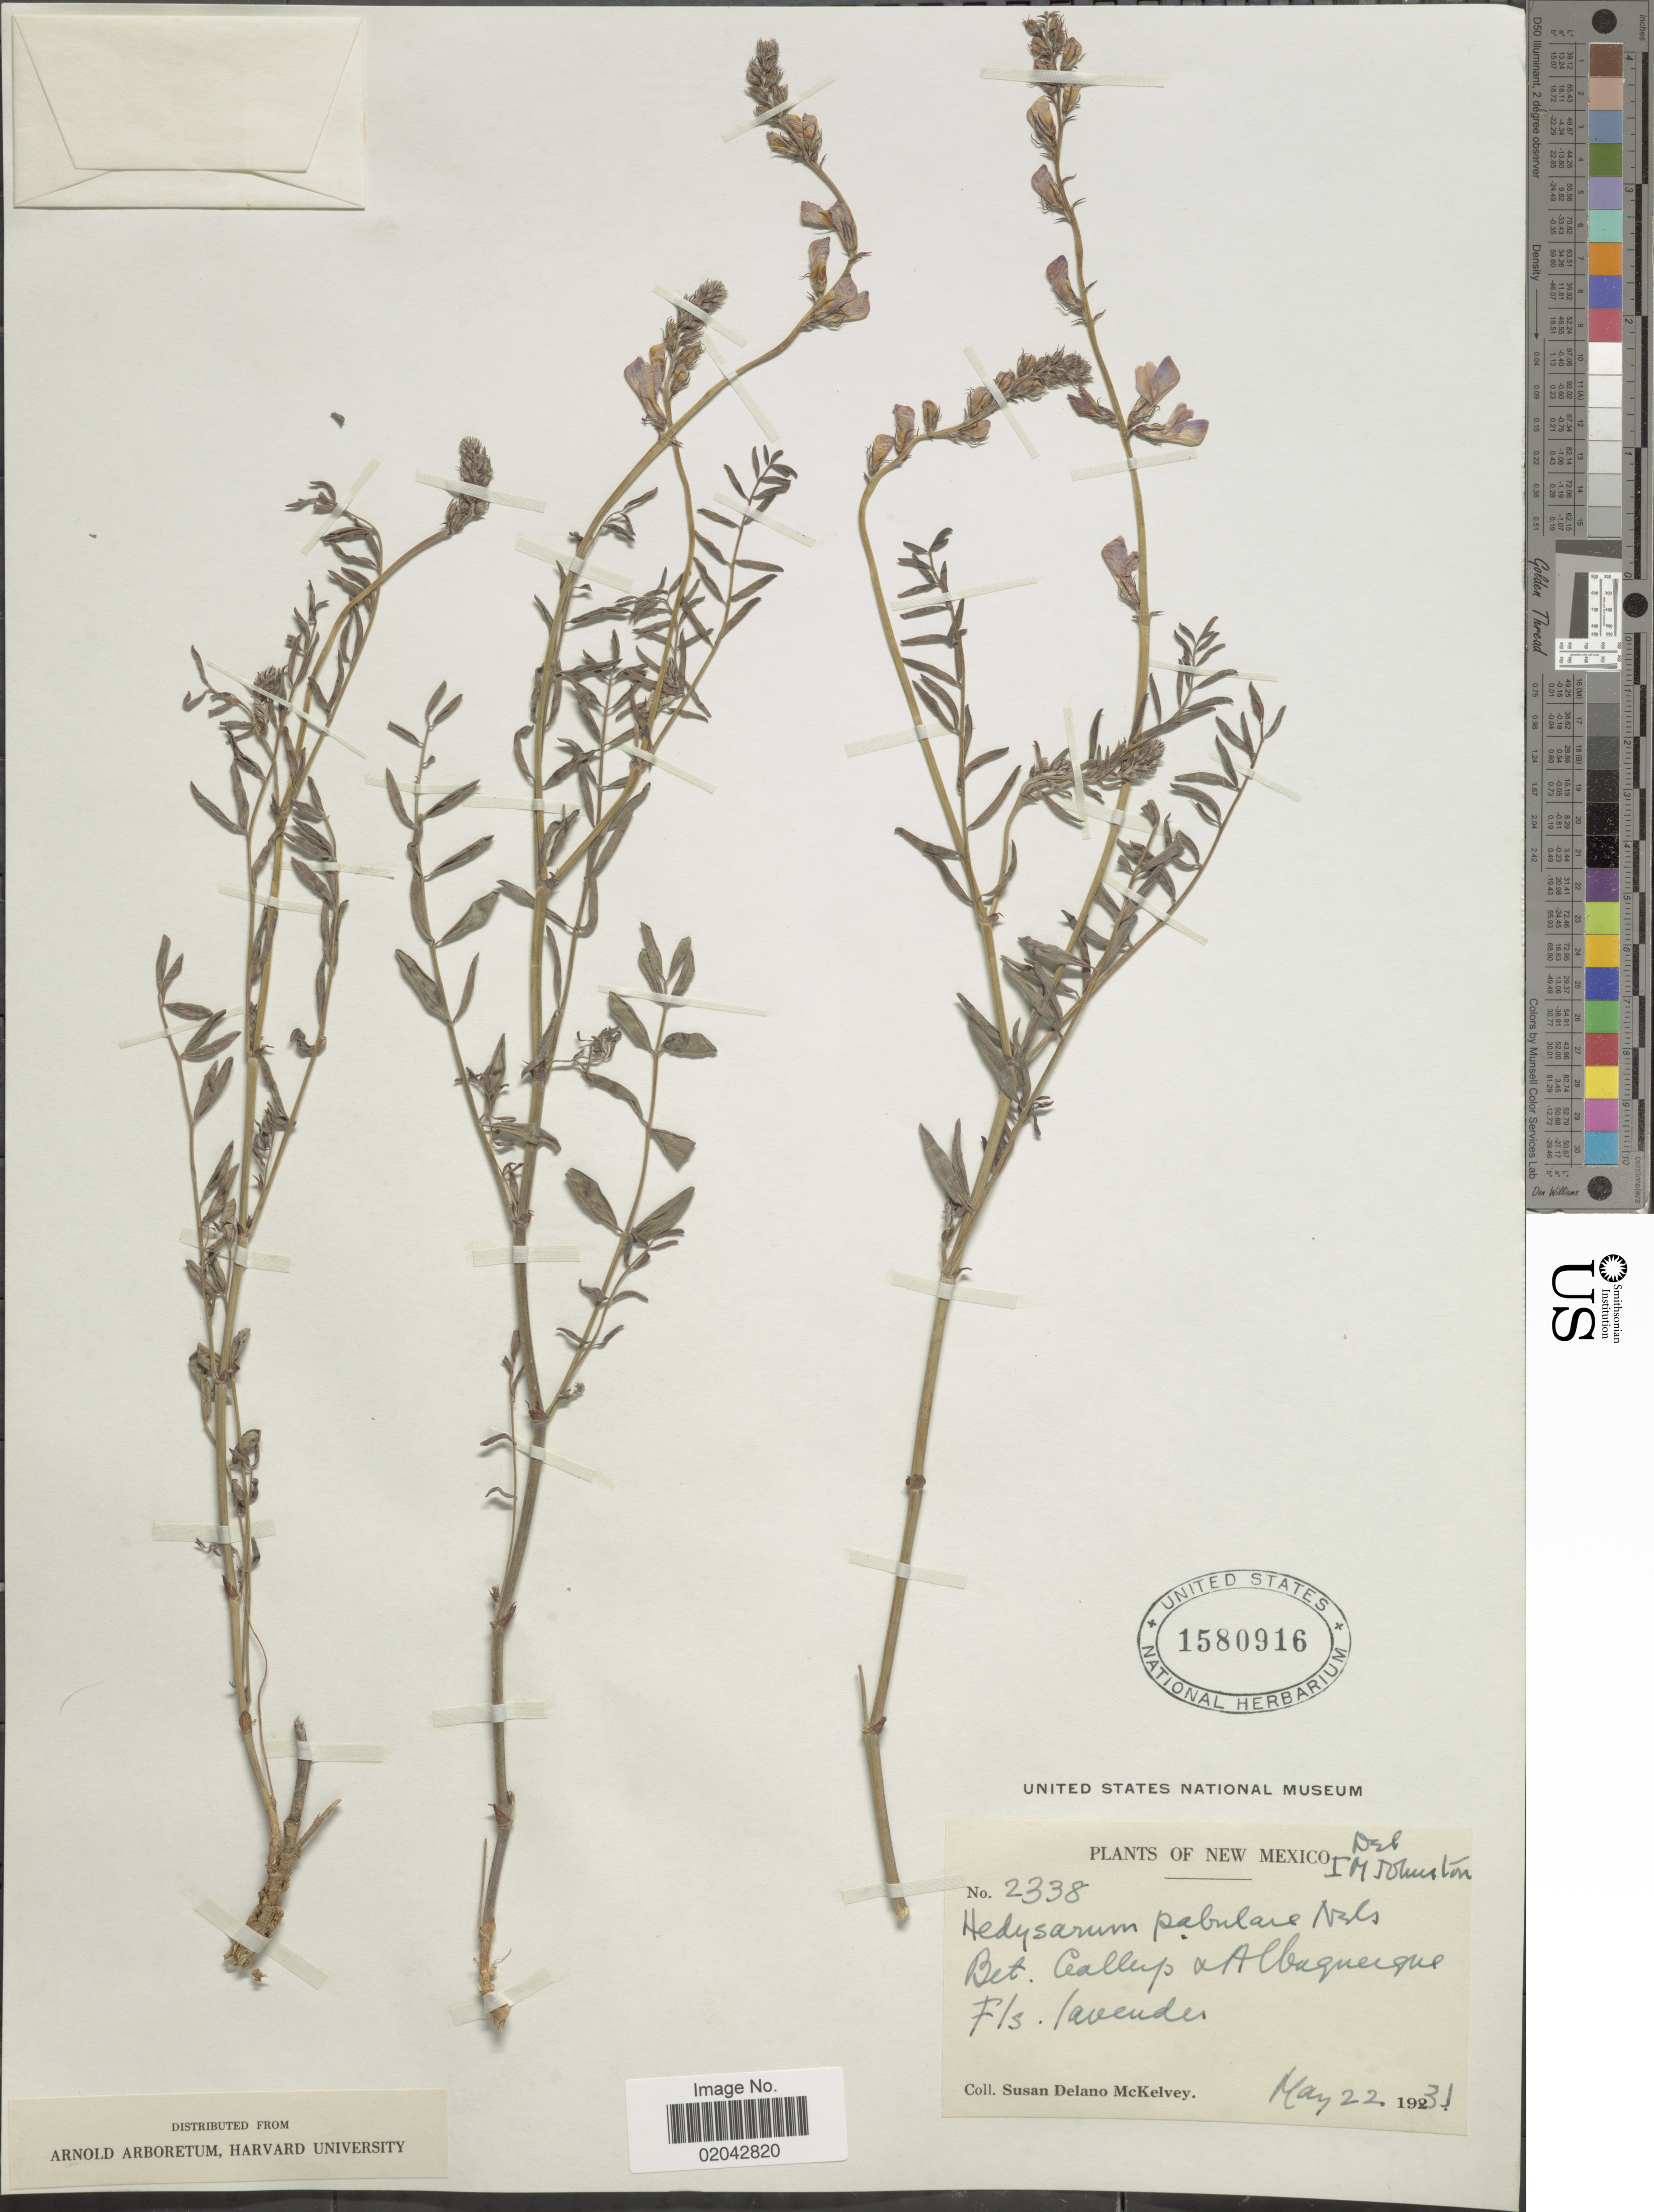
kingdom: Plantae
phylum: Tracheophyta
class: Magnoliopsida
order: Fabales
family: Fabaceae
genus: Hedysarum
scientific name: Hedysarum pabulare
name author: A. Nelson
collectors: S. A. McKelvey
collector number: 2338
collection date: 1931-05-22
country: United States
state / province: New Mexico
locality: Bet. Gallup + Albuquerque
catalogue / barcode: US 1580916